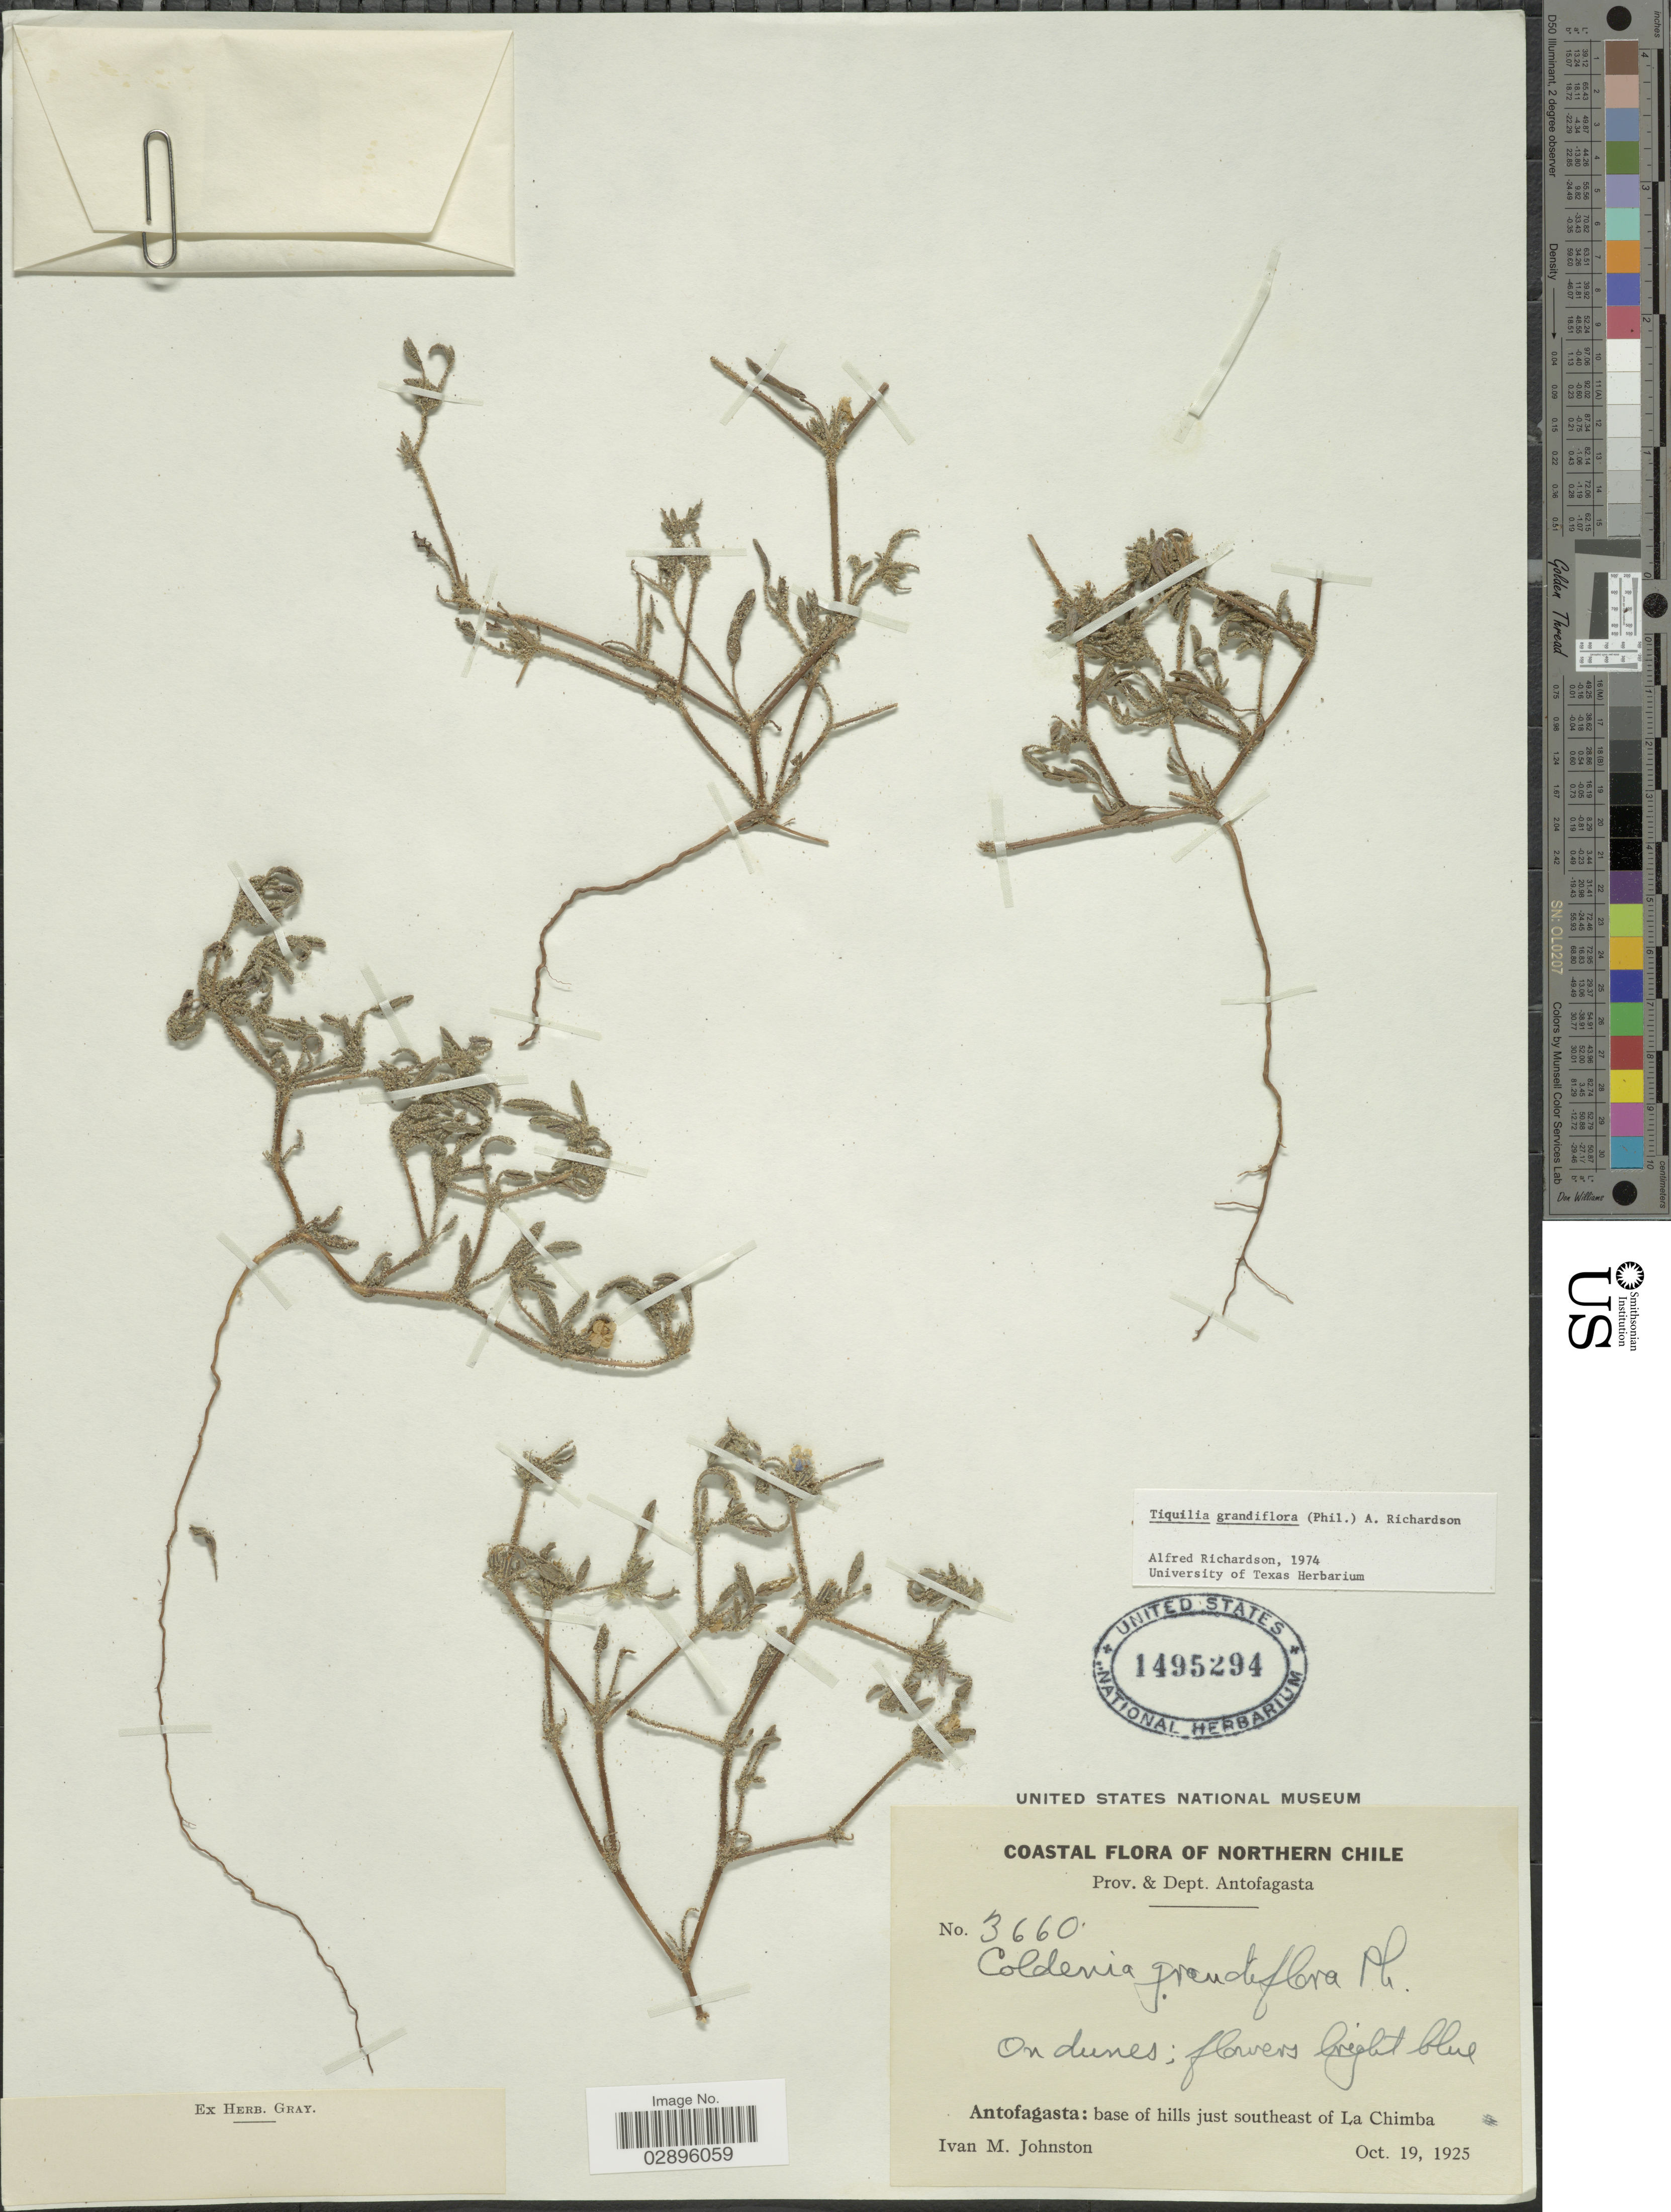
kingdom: Plantae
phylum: Tracheophyta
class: Magnoliopsida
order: Boraginales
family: Ehretiaceae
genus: Tiquilia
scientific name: Tiquilia grandiflora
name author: (Phil.) A.T. Richardson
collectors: I.M. Johnston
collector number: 3660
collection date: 1925-10-19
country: Chile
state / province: Antofagasta (II)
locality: Northern Chile. Prov. & Dept. Antofagasta. Antofagasta: base of hills just southeast of La Chimba.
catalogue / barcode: US 1495294